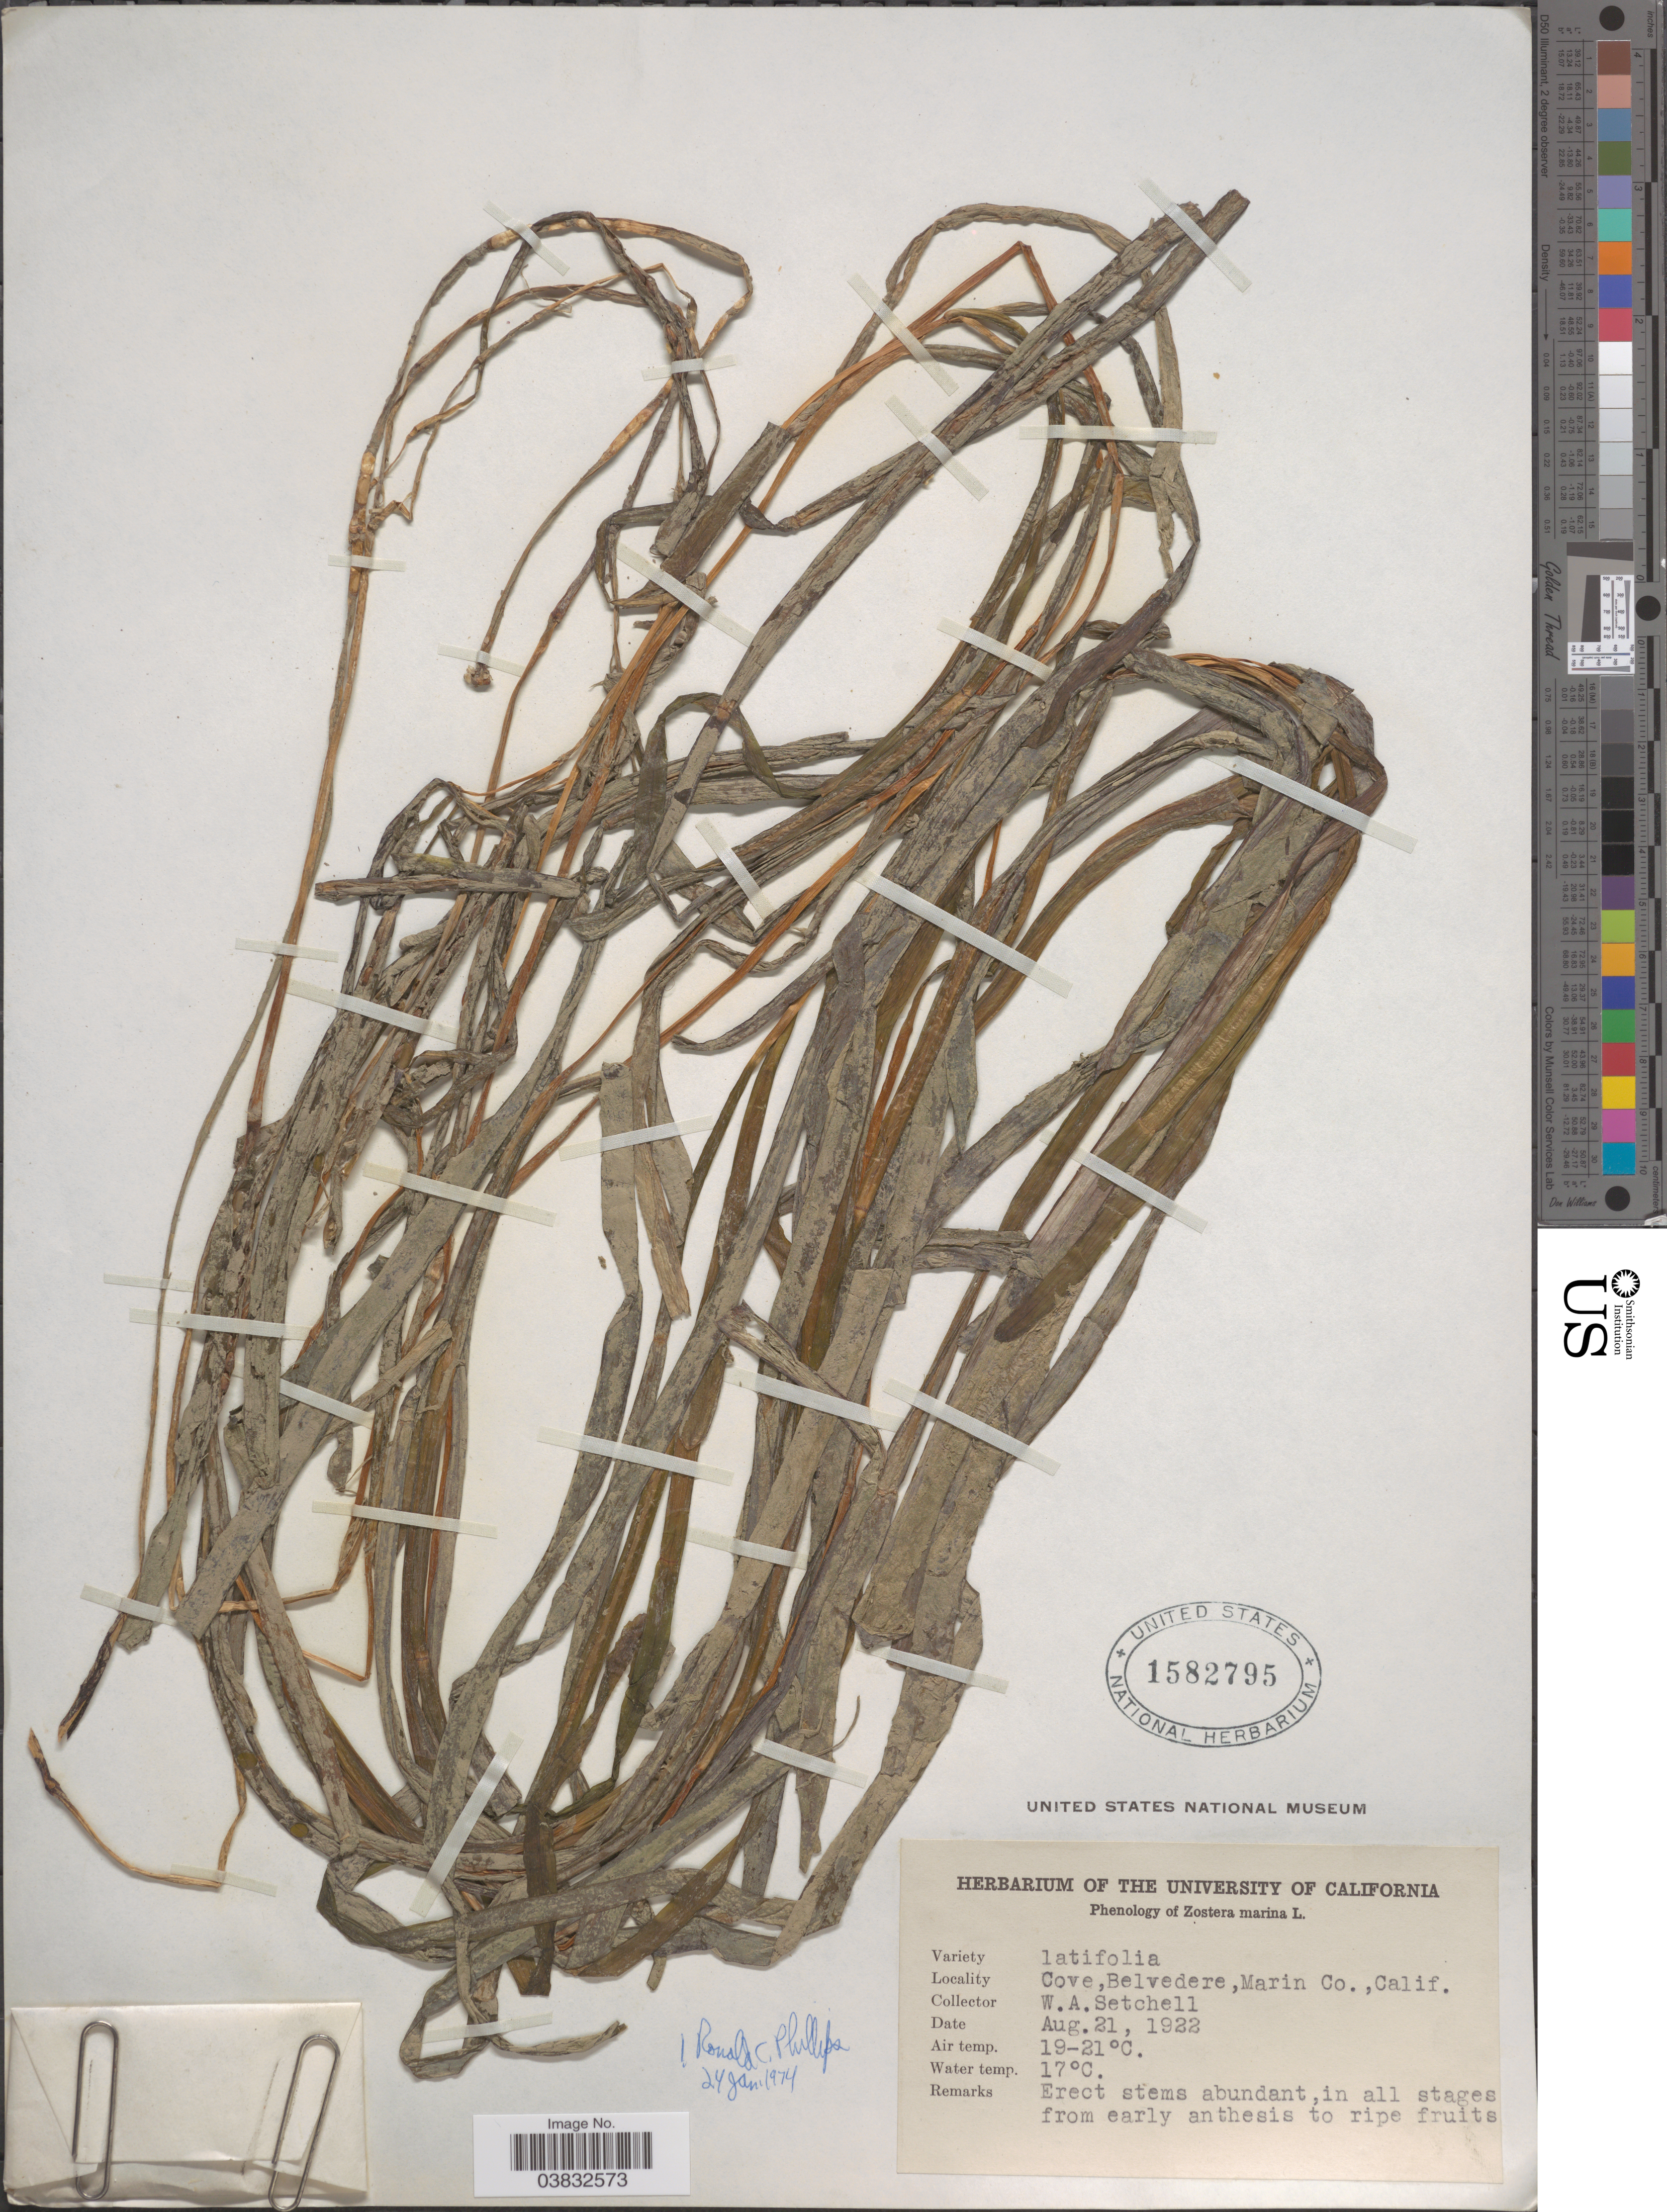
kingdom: Plantae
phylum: Tracheophyta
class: Liliopsida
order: Alismatales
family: Zosteraceae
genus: Zostera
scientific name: Zostera marina var. latifolia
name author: L.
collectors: W. Setchell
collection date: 1922-08-21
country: United States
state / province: California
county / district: Marin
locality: Cove, Belvedere, Marin Co.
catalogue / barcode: US 1582795